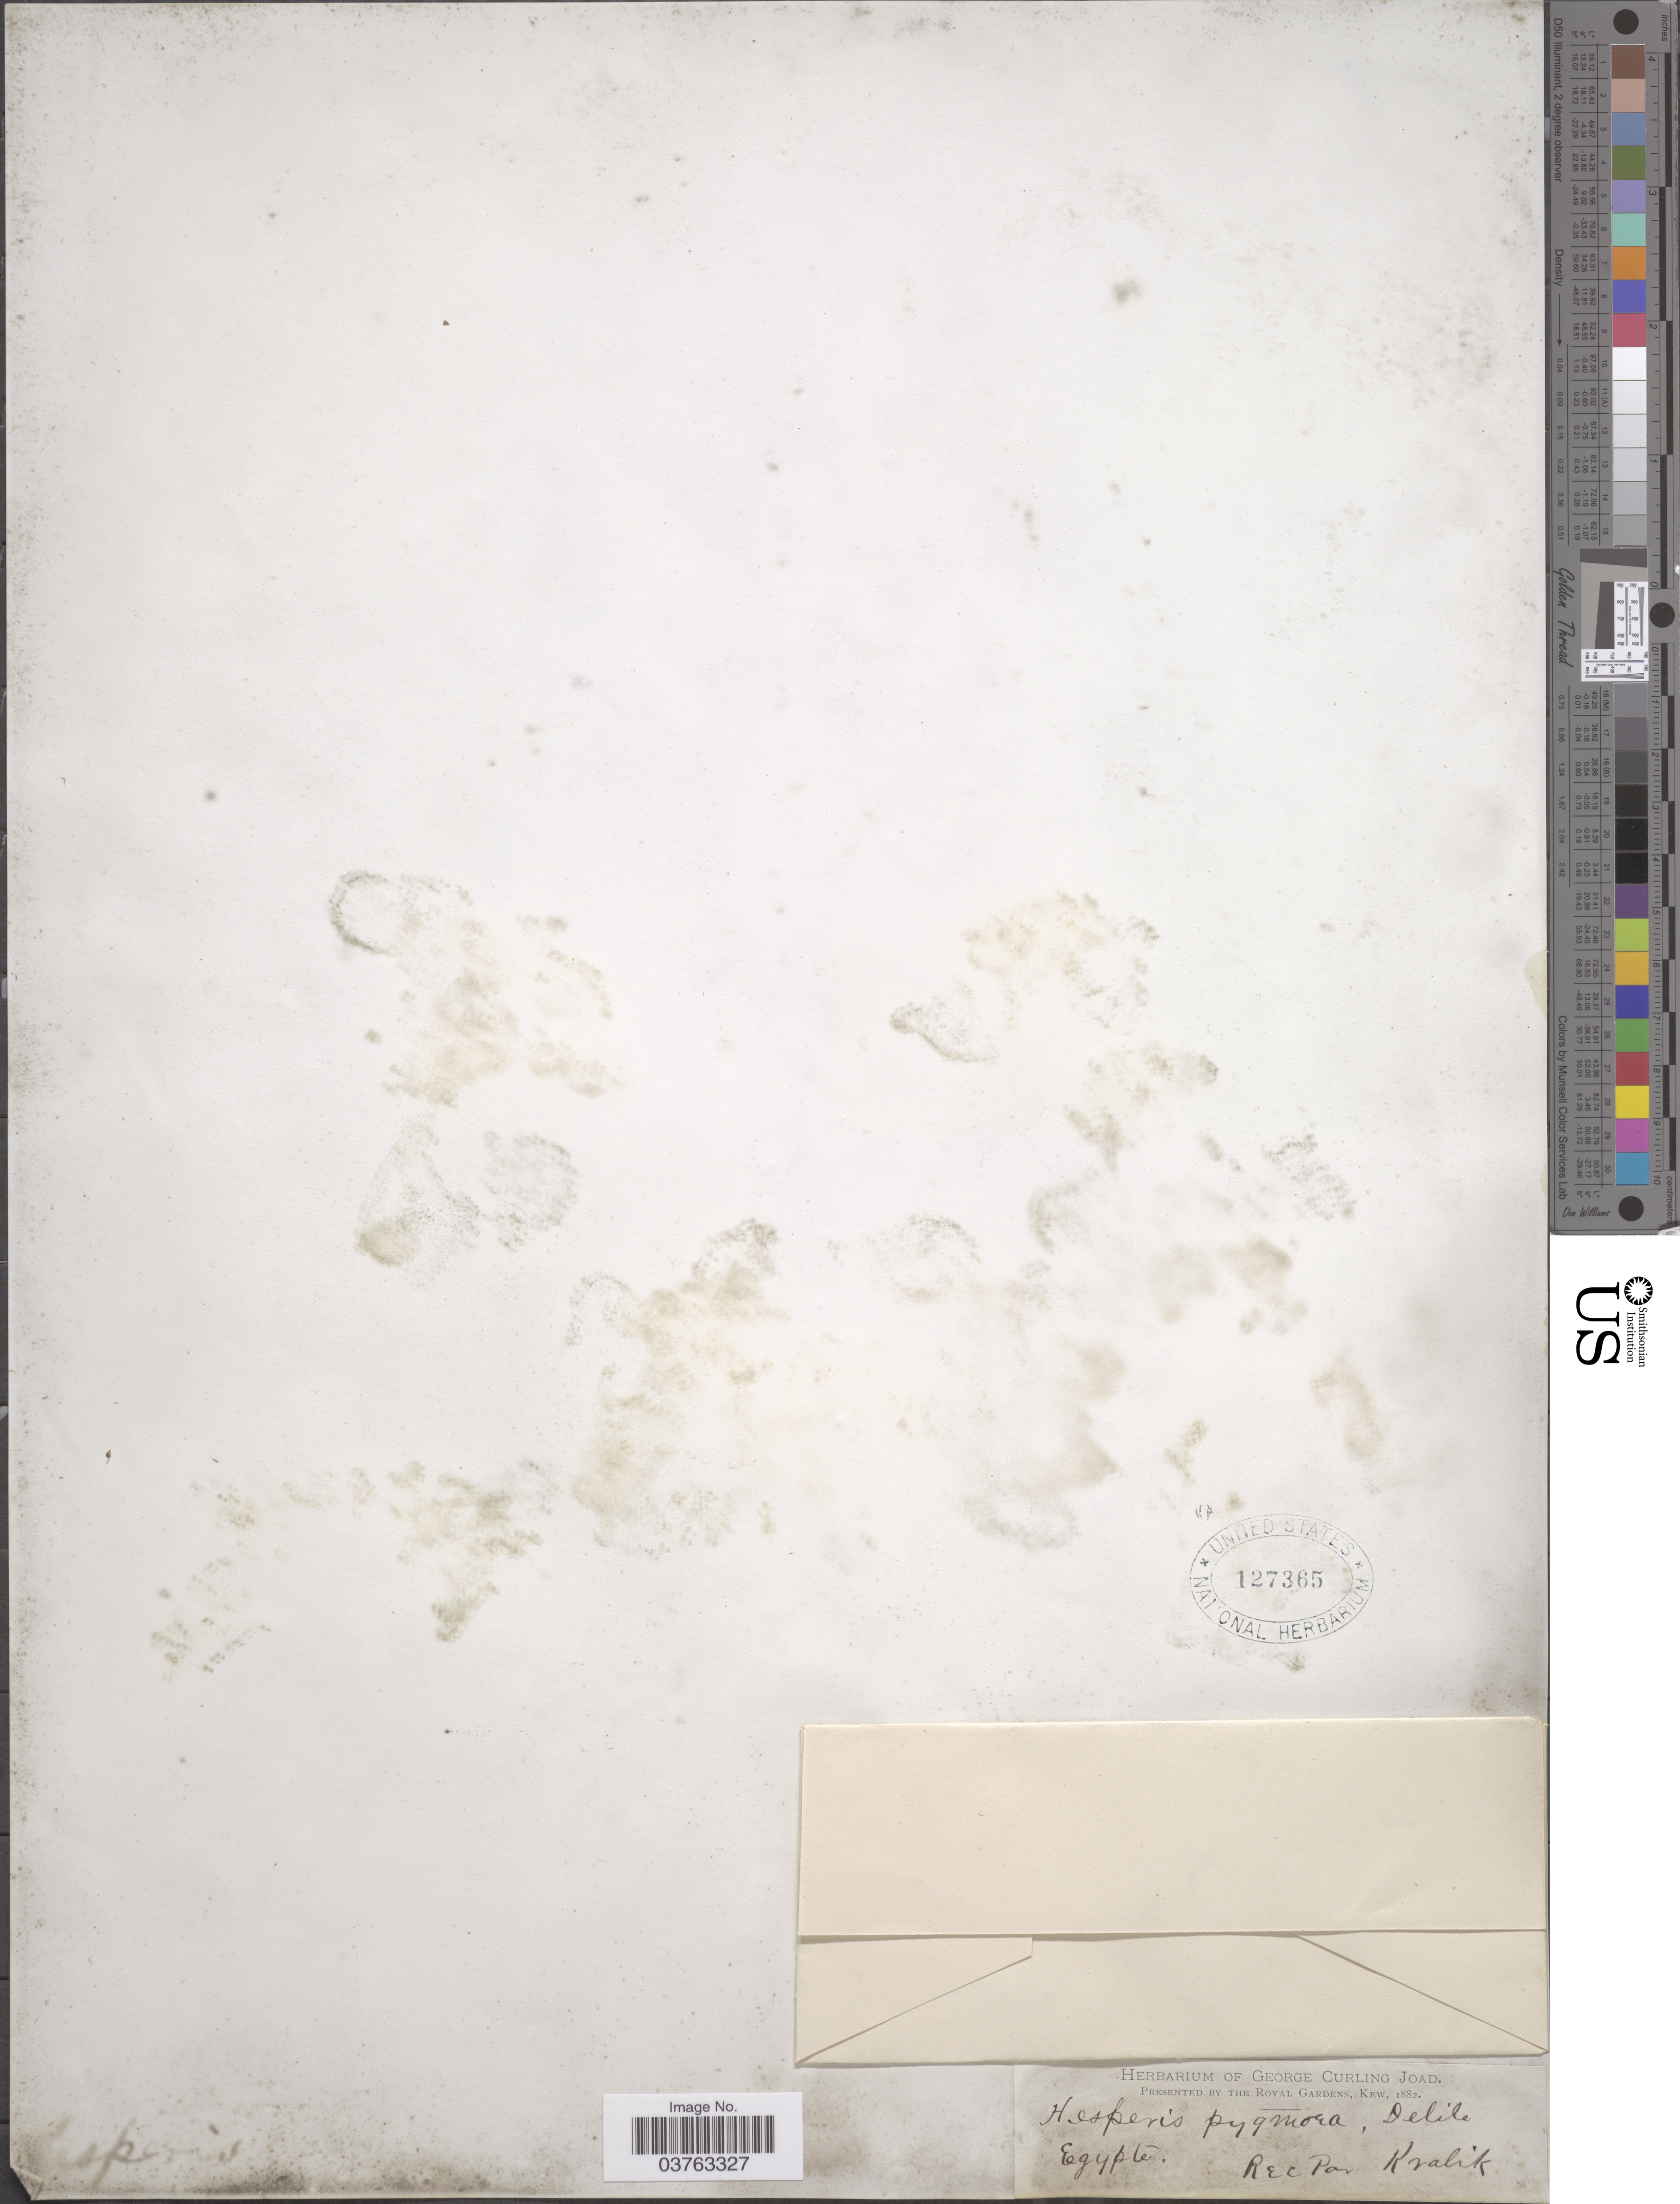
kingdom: Plantae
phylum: Tracheophyta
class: Magnoliopsida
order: Brassicales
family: Brassicaceae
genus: Hesperis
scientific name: Hesperis pygmaea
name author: DC.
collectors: Kralik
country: Egypt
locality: Egypte.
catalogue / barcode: US 127365